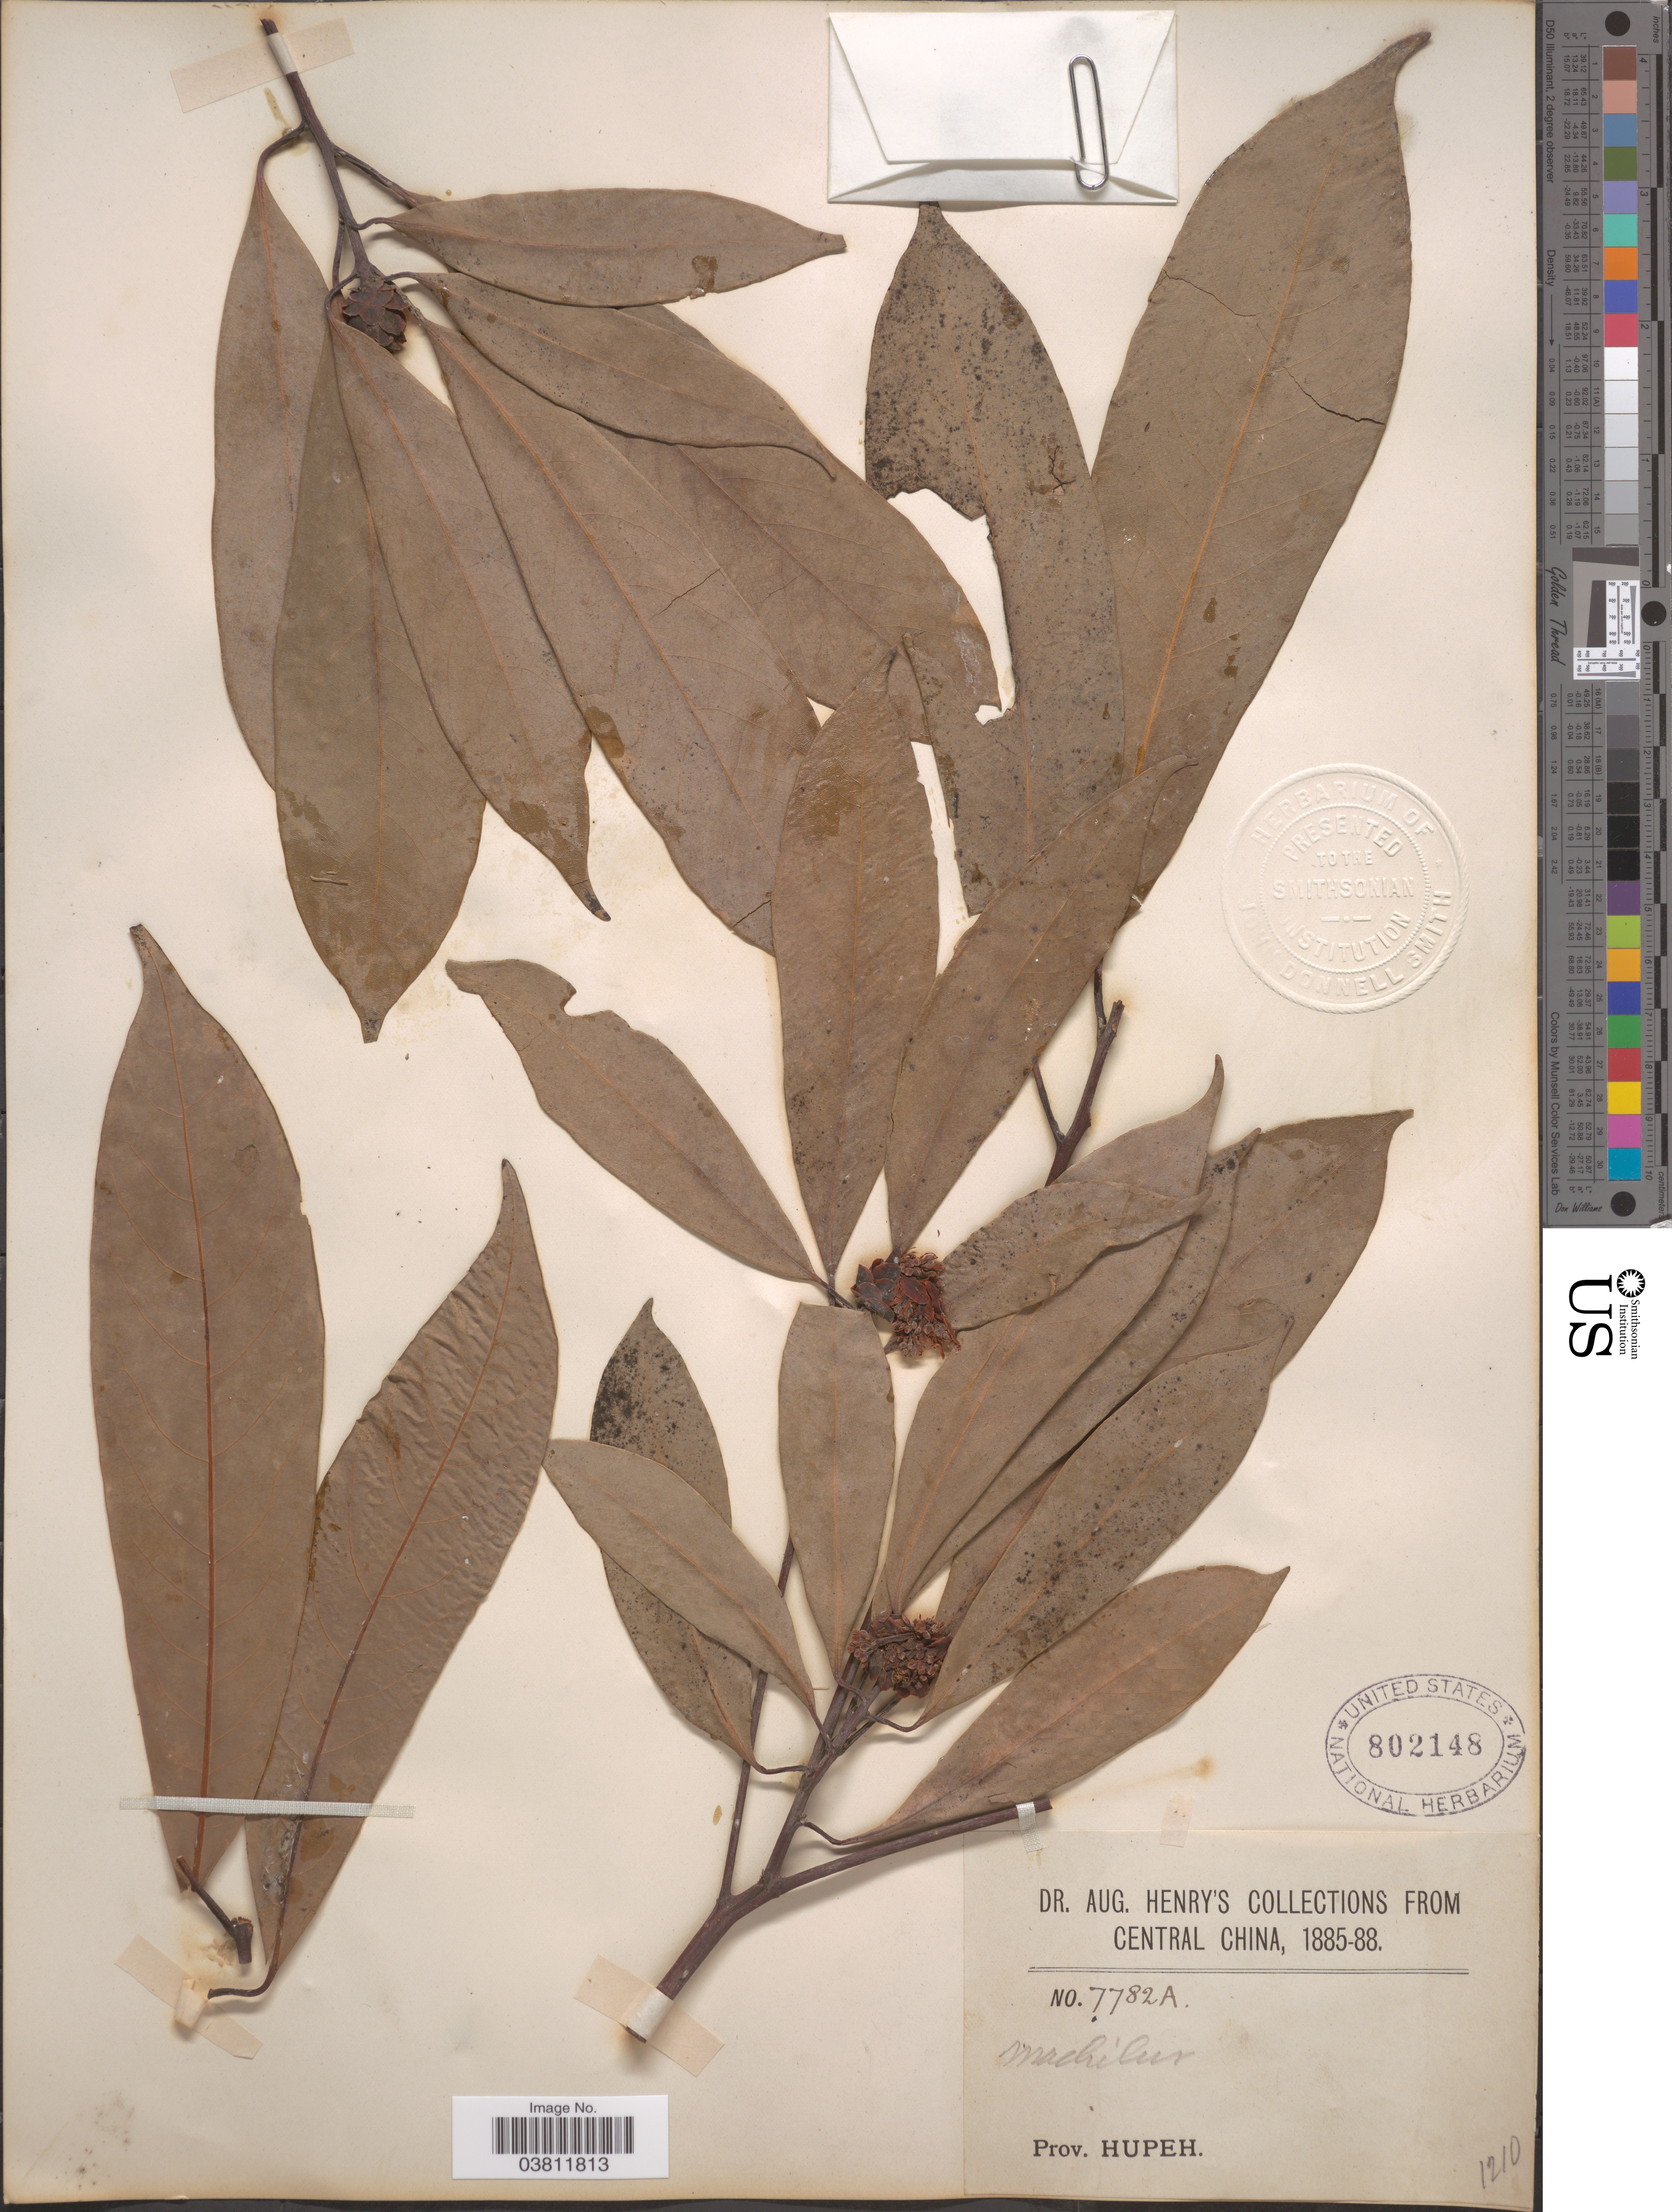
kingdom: Plantae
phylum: Tracheophyta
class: Magnoliopsida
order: Laurales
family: Lauraceae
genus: Machilus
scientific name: Machilus sp.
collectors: A. Henry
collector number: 7782 A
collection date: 1885/1888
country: China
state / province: Hubei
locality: Central China, Prov. Hupeh.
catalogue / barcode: US 802148